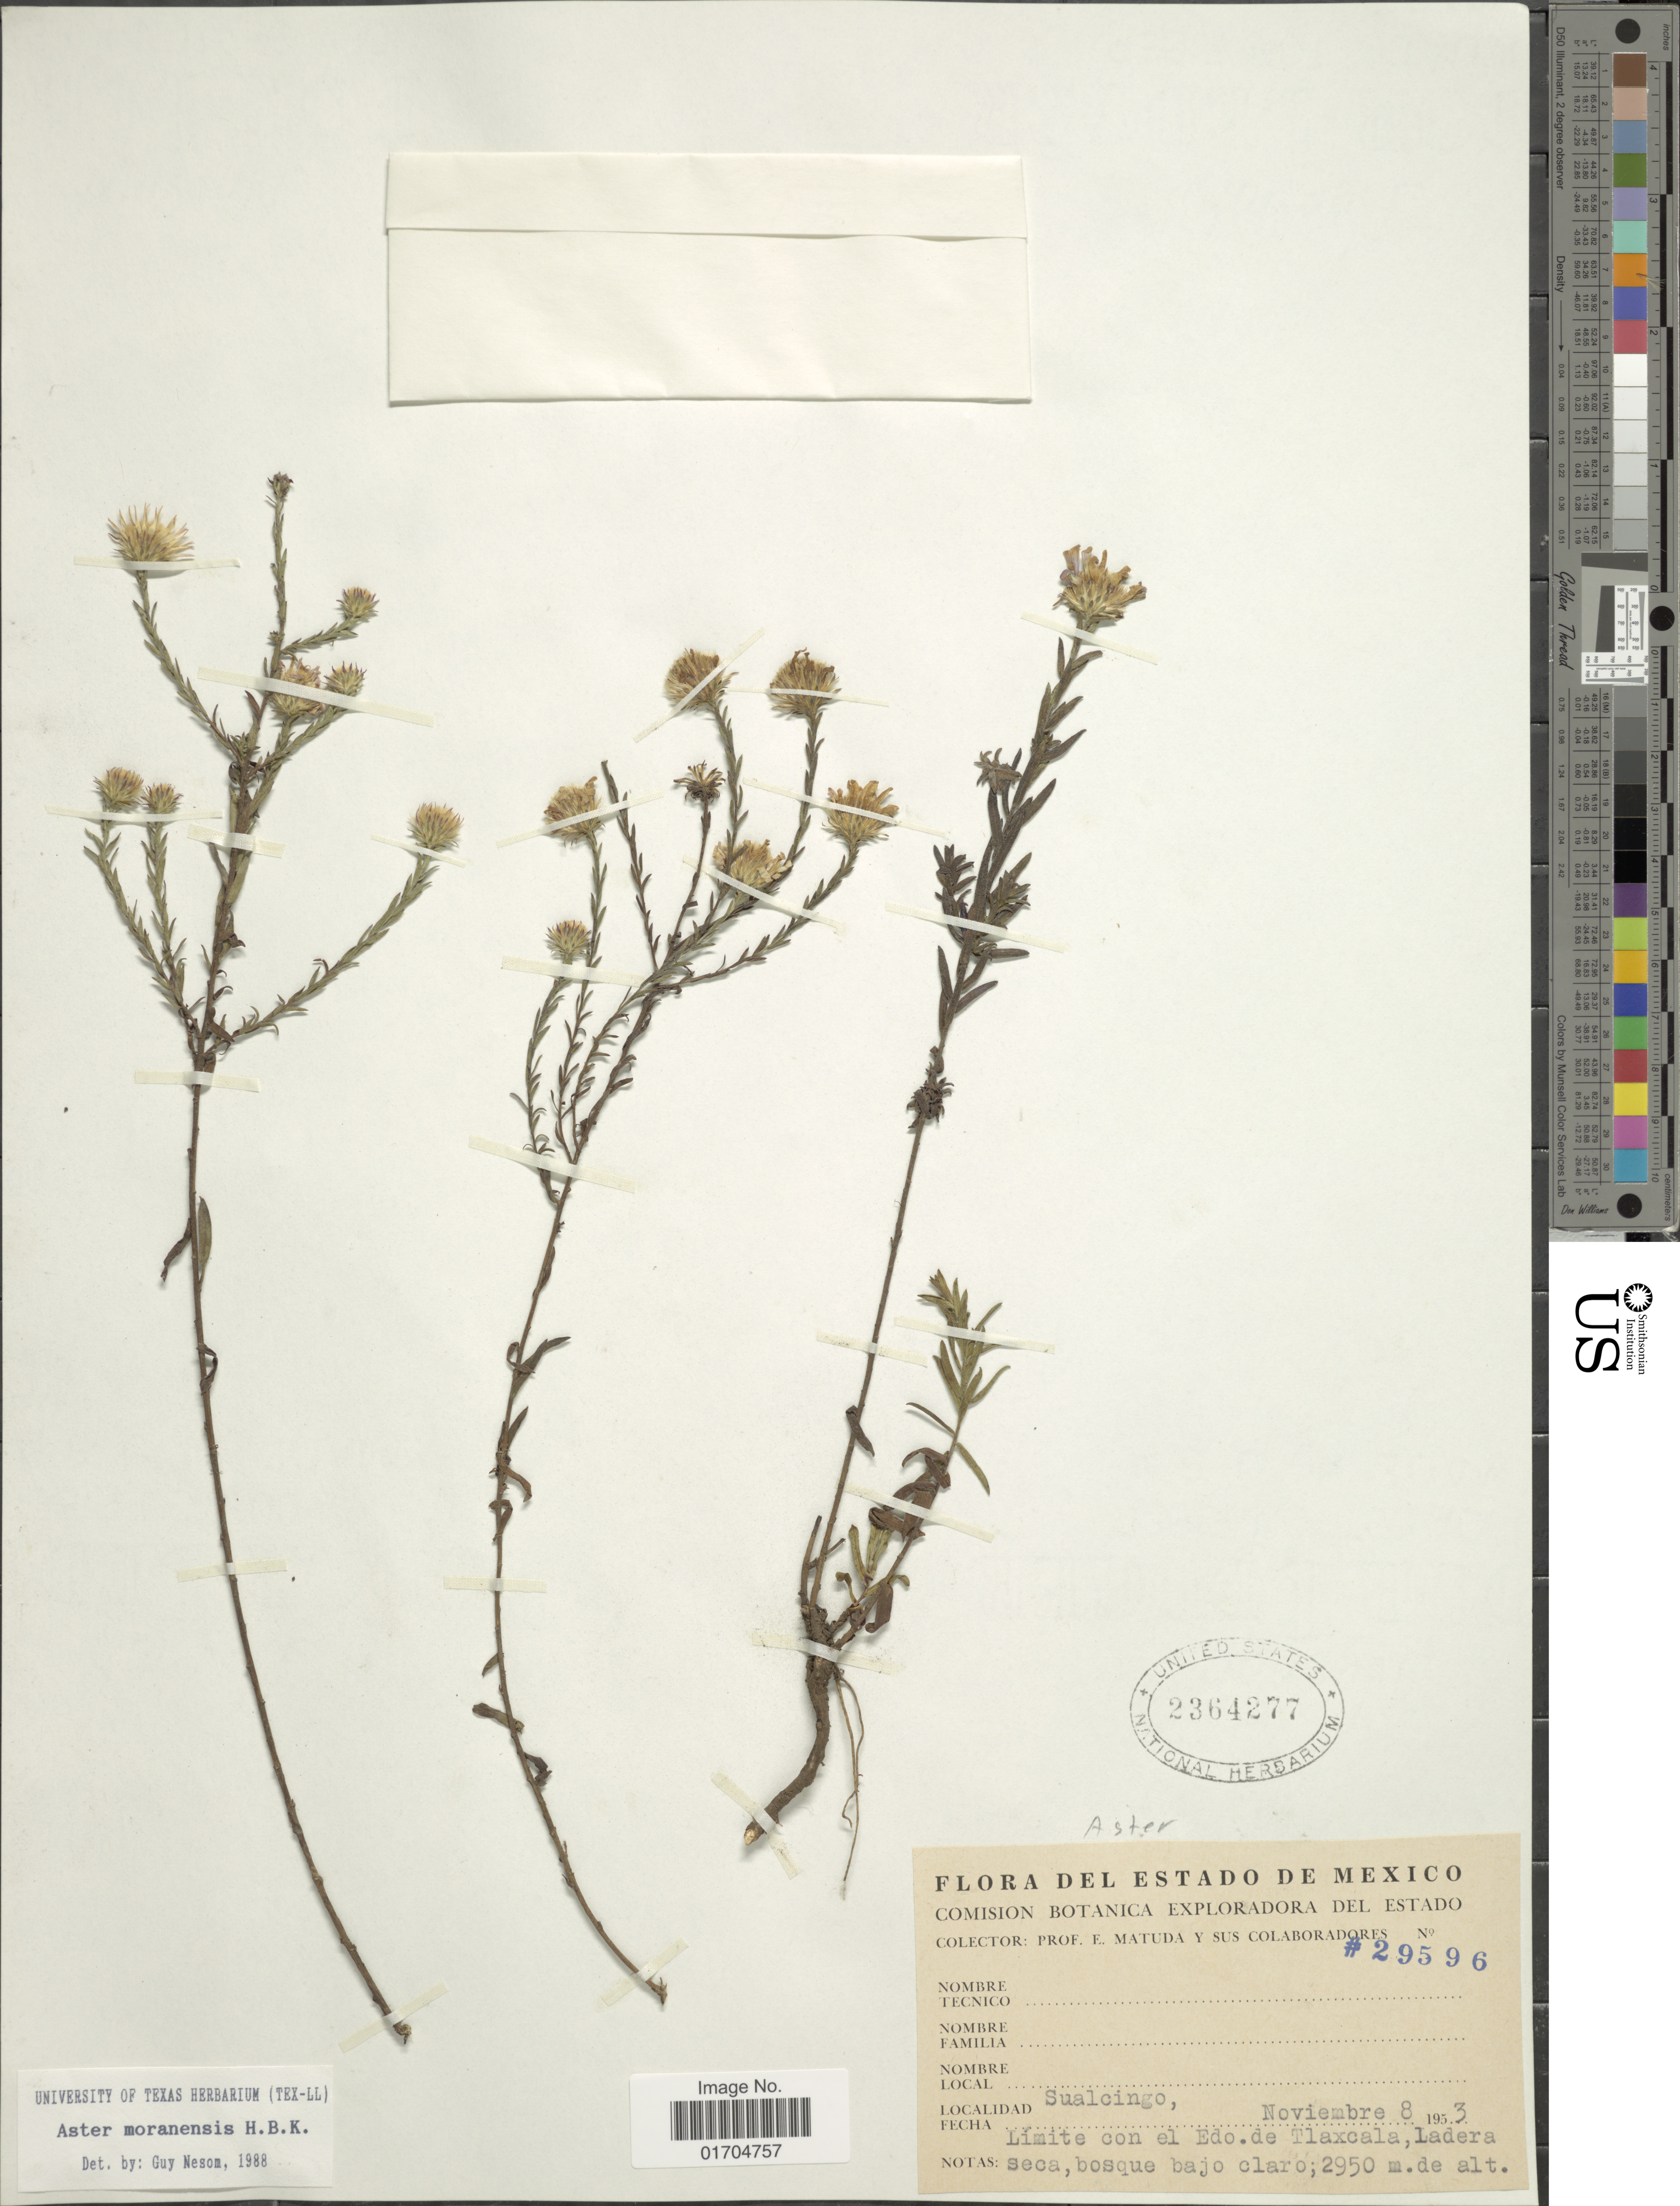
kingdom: Plantae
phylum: Tracheophyta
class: Magnoliopsida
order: Asterales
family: Asteraceae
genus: Symphyotrichum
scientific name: Symphyotrichum moranense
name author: (Kunth) G.L. Nesom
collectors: E. Matuda & et al.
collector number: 29596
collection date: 1953-11-08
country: Mexico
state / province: México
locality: Sualcingo, Limite con el Edo. de Tlaxcala, Ladera seca, bosque bajo claro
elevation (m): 2950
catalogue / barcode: US 2364277